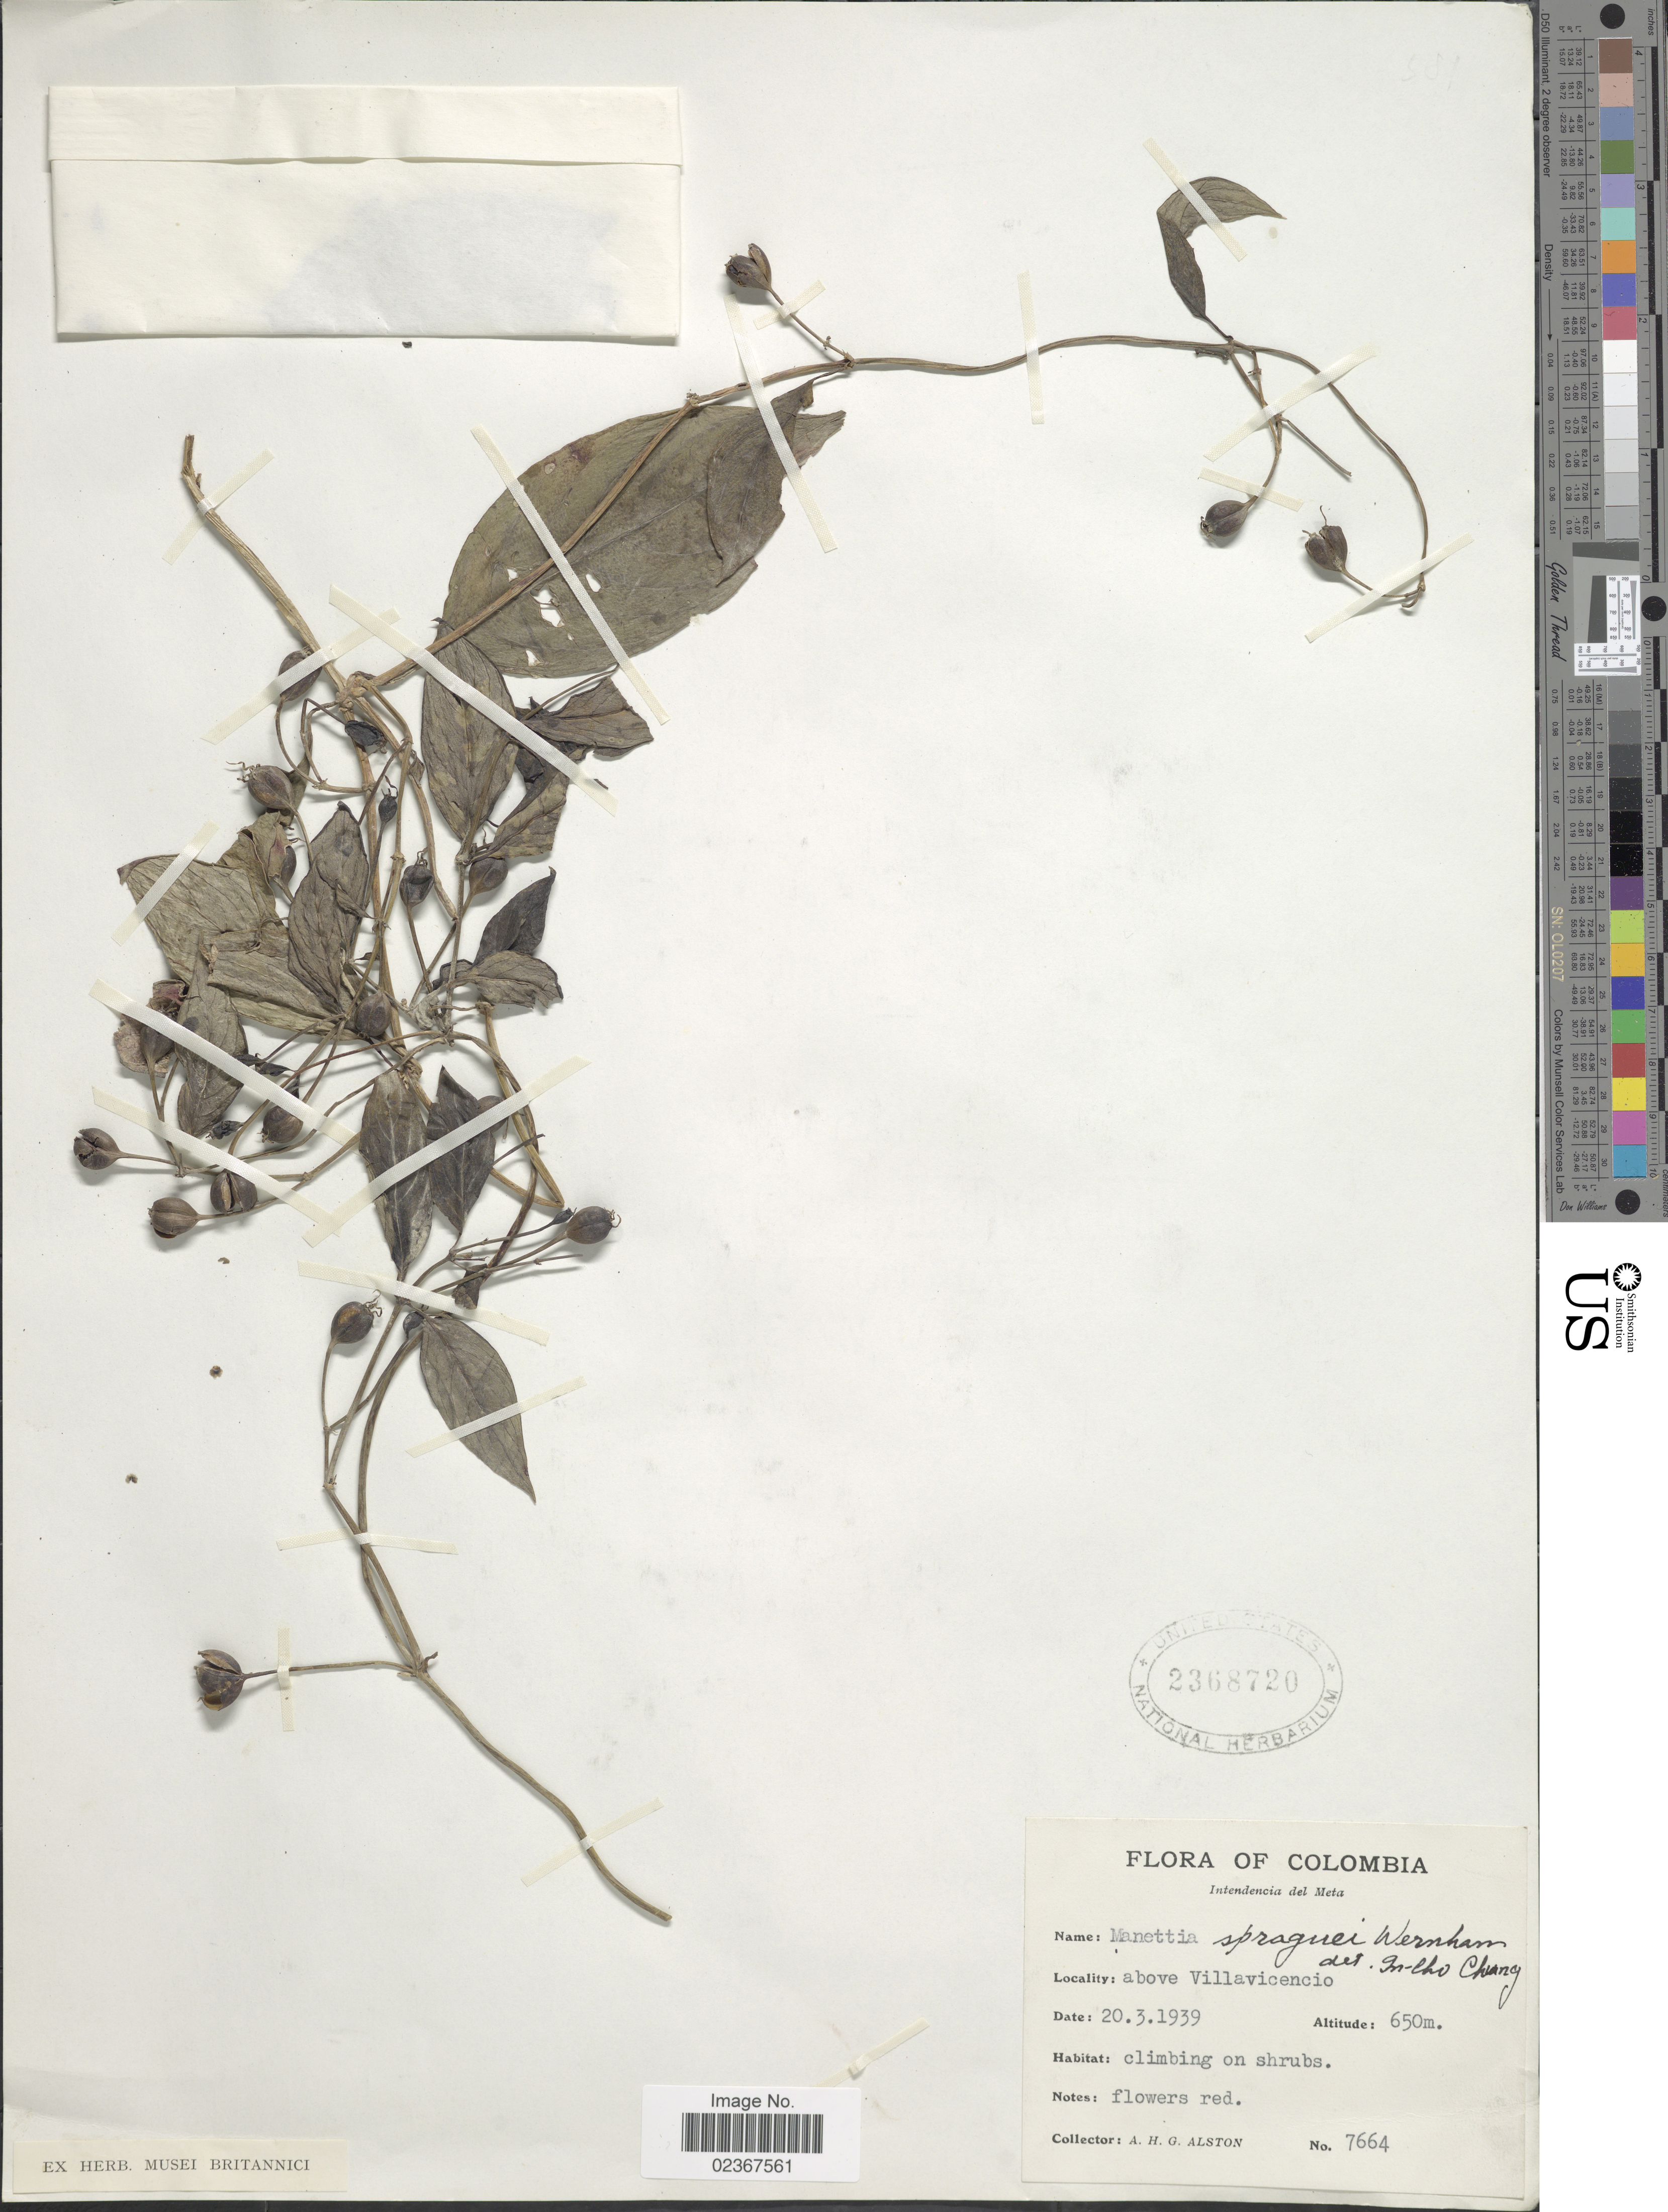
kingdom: Plantae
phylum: Tracheophyta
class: Magnoliopsida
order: Gentianales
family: Rubiaceae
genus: Manettia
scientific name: Manettia spraguei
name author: Wernham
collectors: A. H. Alston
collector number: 7664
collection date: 1939-03-20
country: Colombia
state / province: Meta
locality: Intendencia del Meta, above Villavicencio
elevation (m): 650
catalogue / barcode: US 2368720